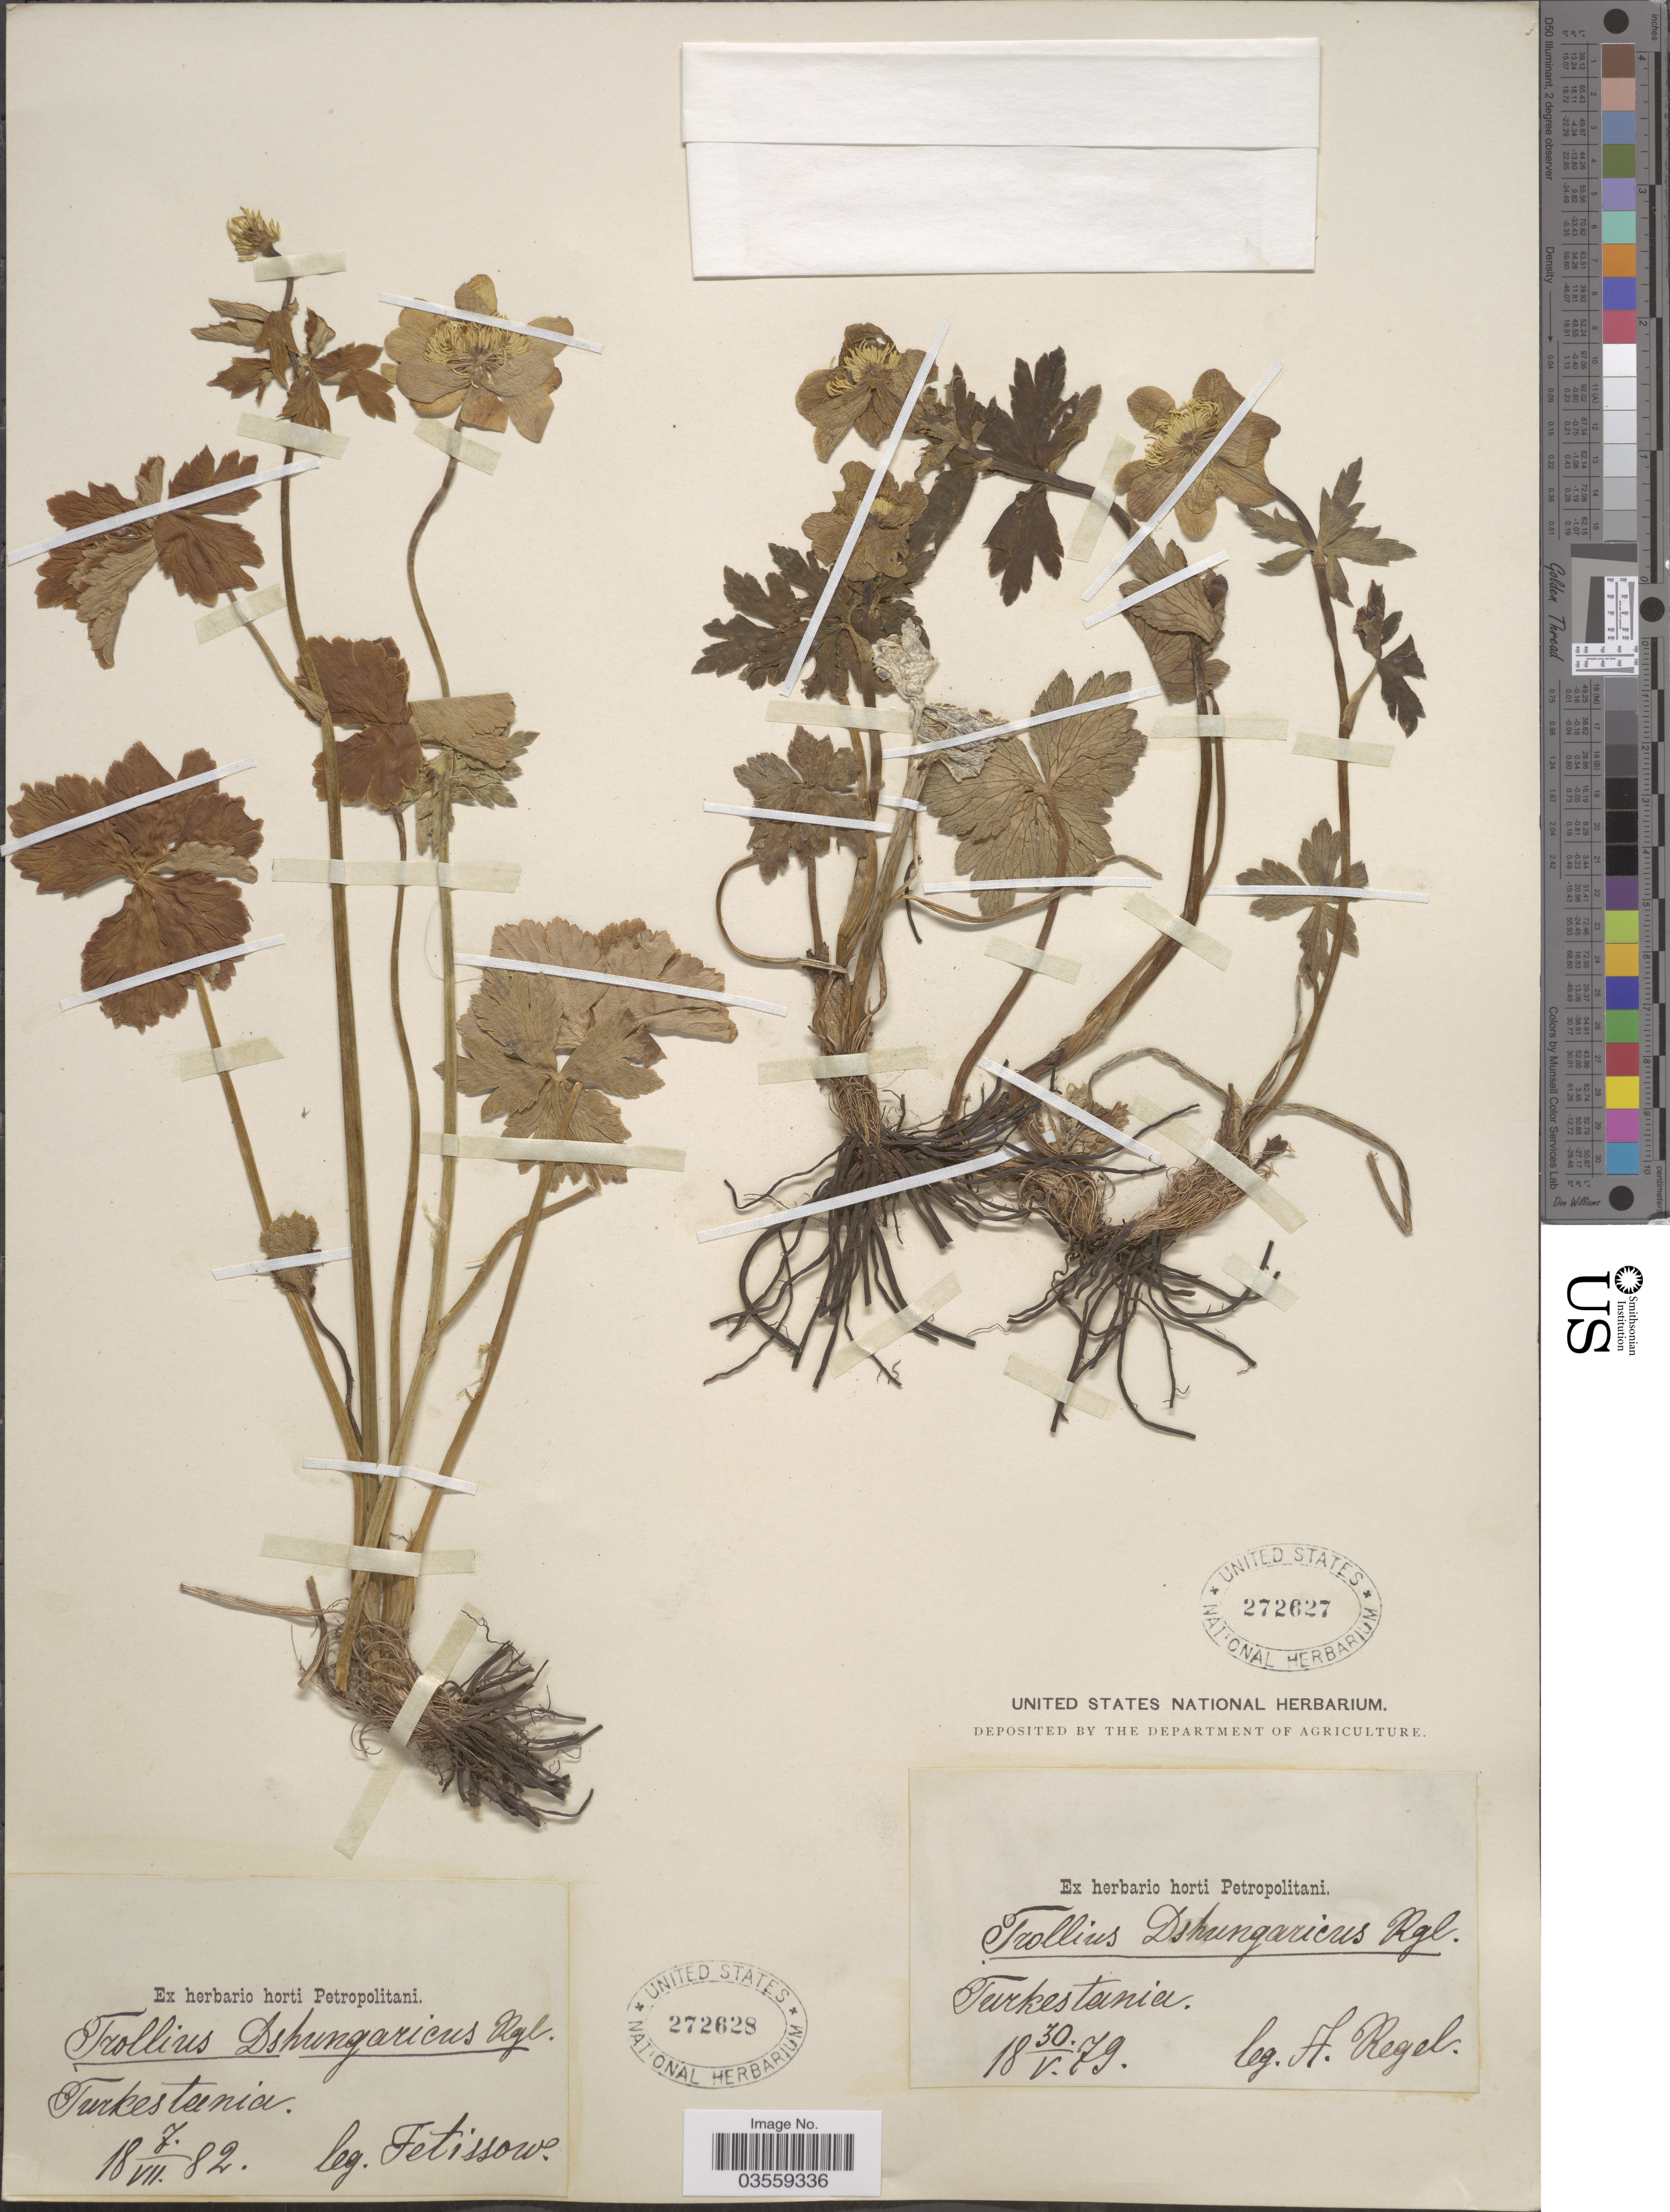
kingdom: Plantae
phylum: Tracheophyta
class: Magnoliopsida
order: Ranunculales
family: Ranunculaceae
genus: Trollius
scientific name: Trollius dschungaricus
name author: Regel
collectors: -. Fetissow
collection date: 1882-07-07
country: Turkey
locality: Turkestania.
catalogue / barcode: US 272628